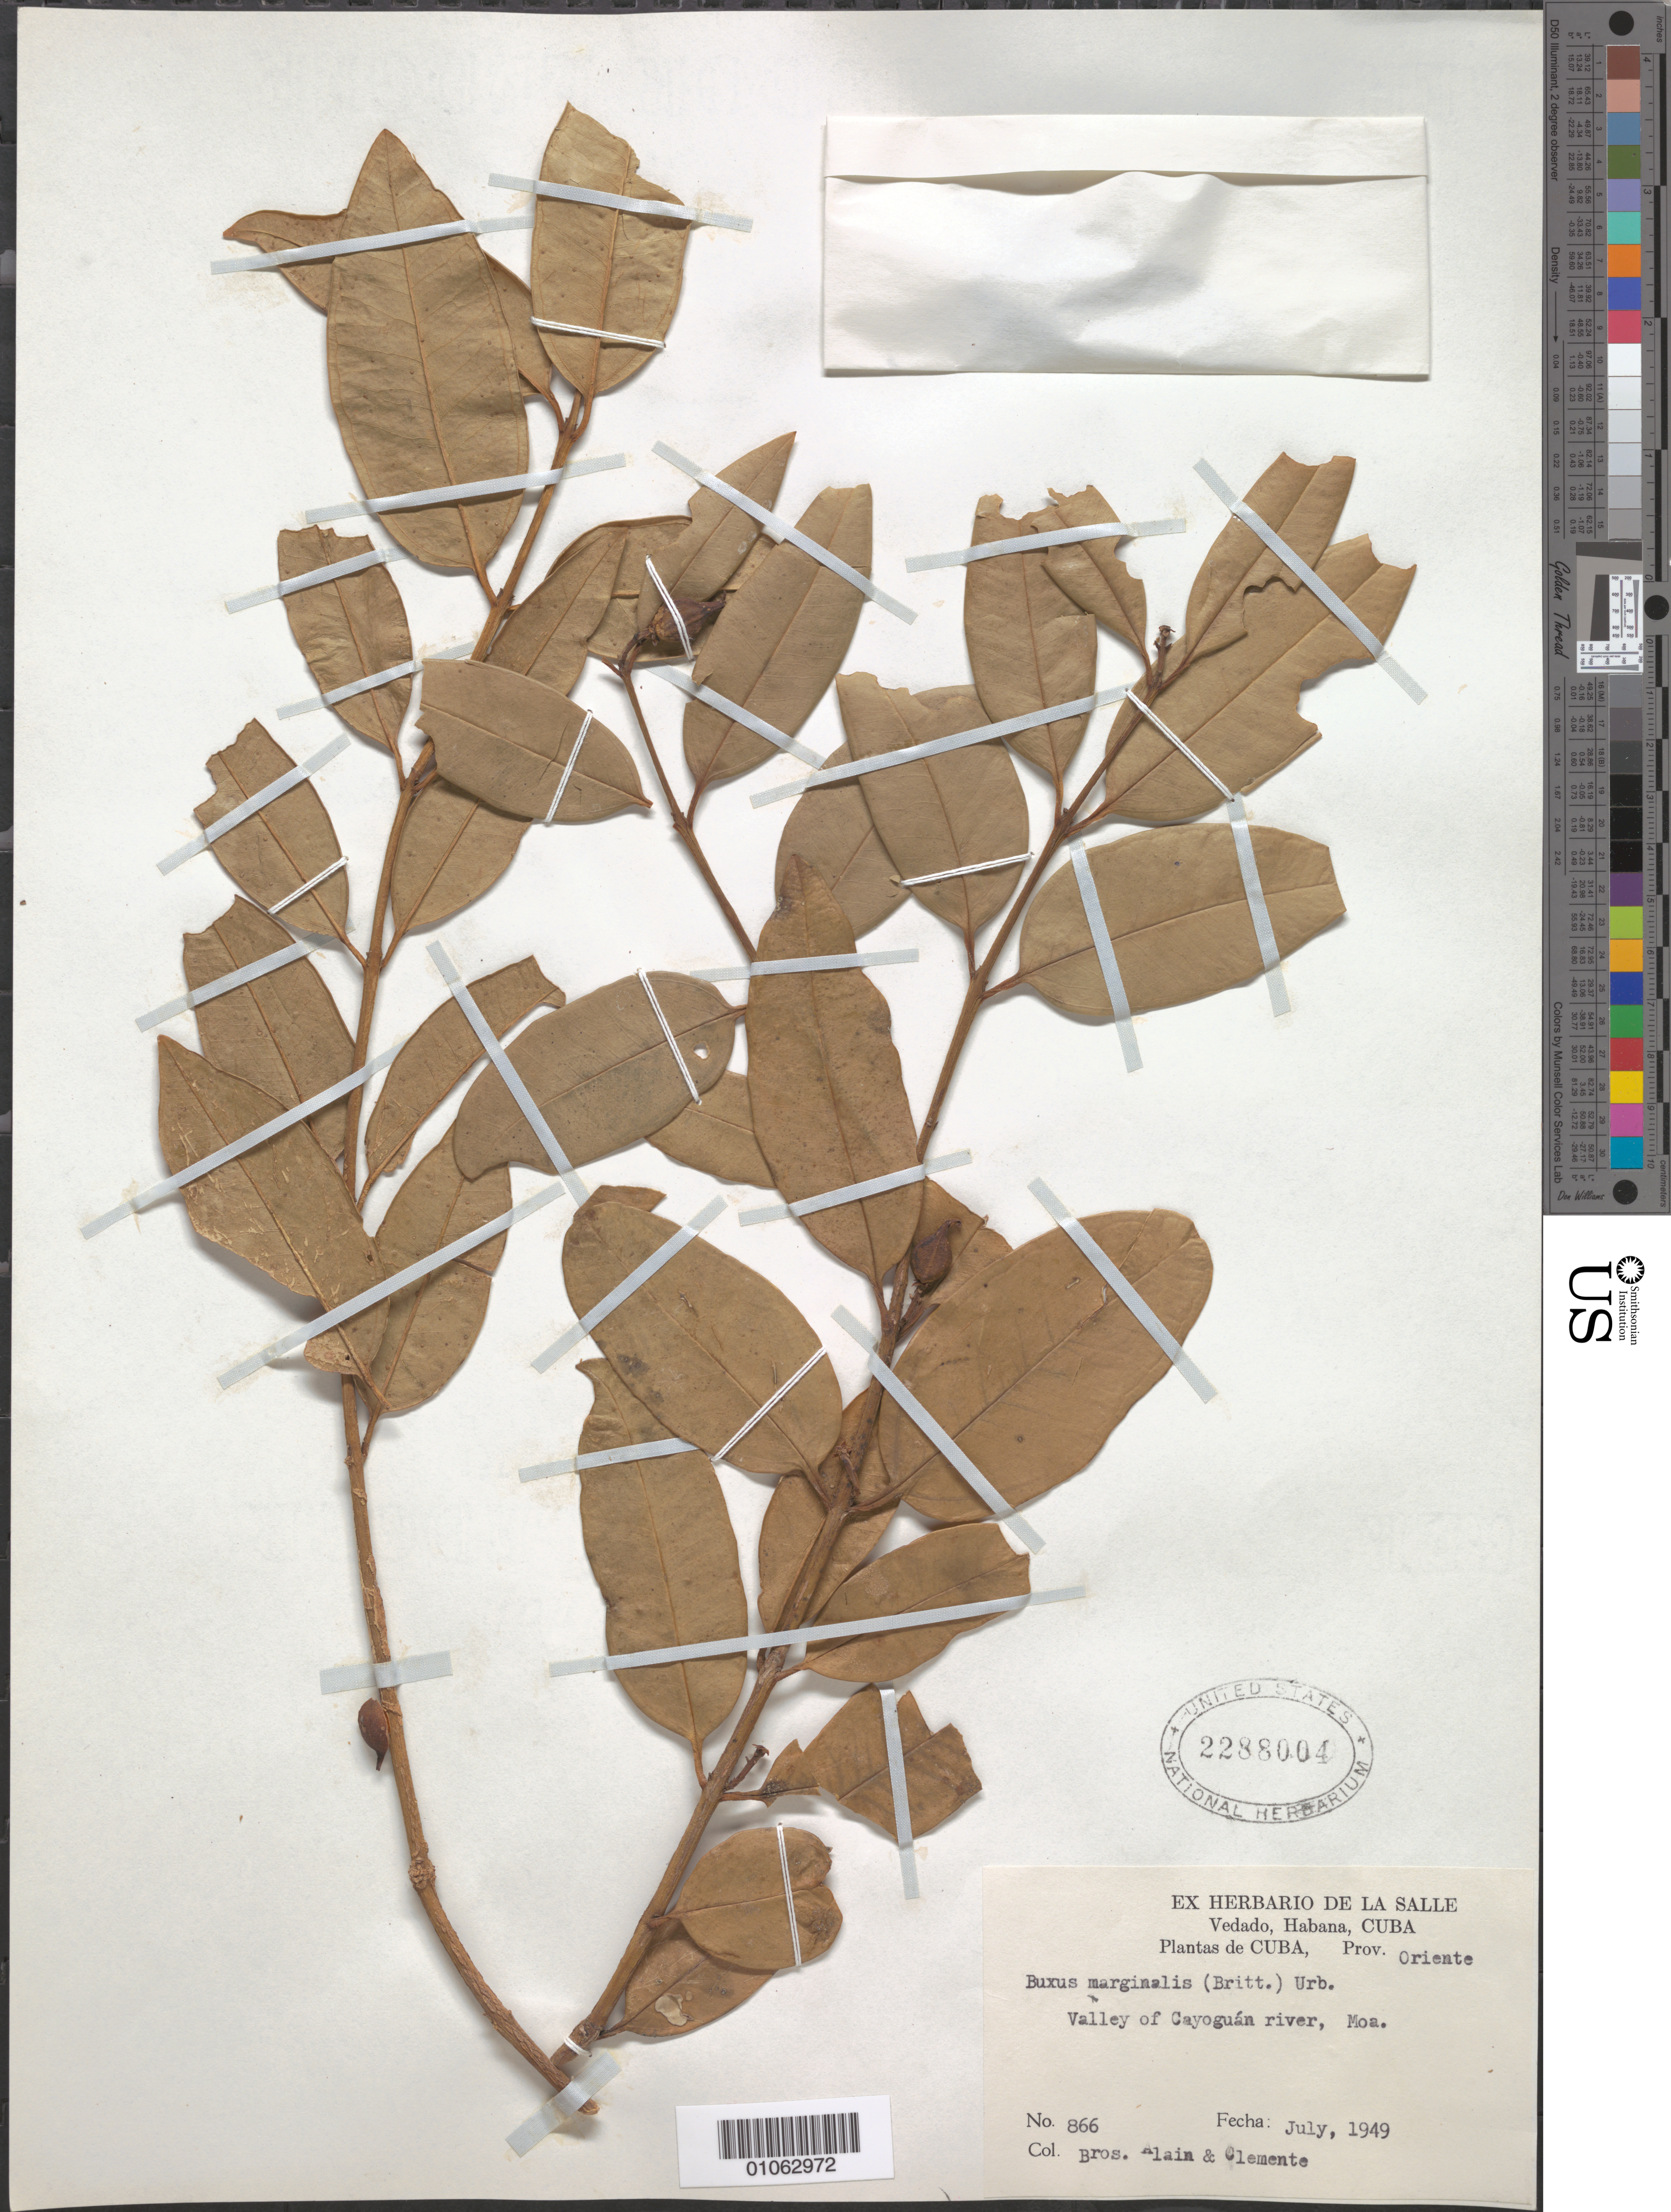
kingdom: Plantae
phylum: Tracheophyta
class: Magnoliopsida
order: Buxales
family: Buxaceae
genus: Buxus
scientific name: Buxus marginalis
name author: (Britton) Urb.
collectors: A. H. Liogier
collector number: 866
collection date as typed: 01 Jul 1949 to 31 Jul 1949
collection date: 1949-07-01/1949-07-31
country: Cuba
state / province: Holguín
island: Cuba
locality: Valley of Cayoguan river, Moa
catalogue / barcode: US 2288004